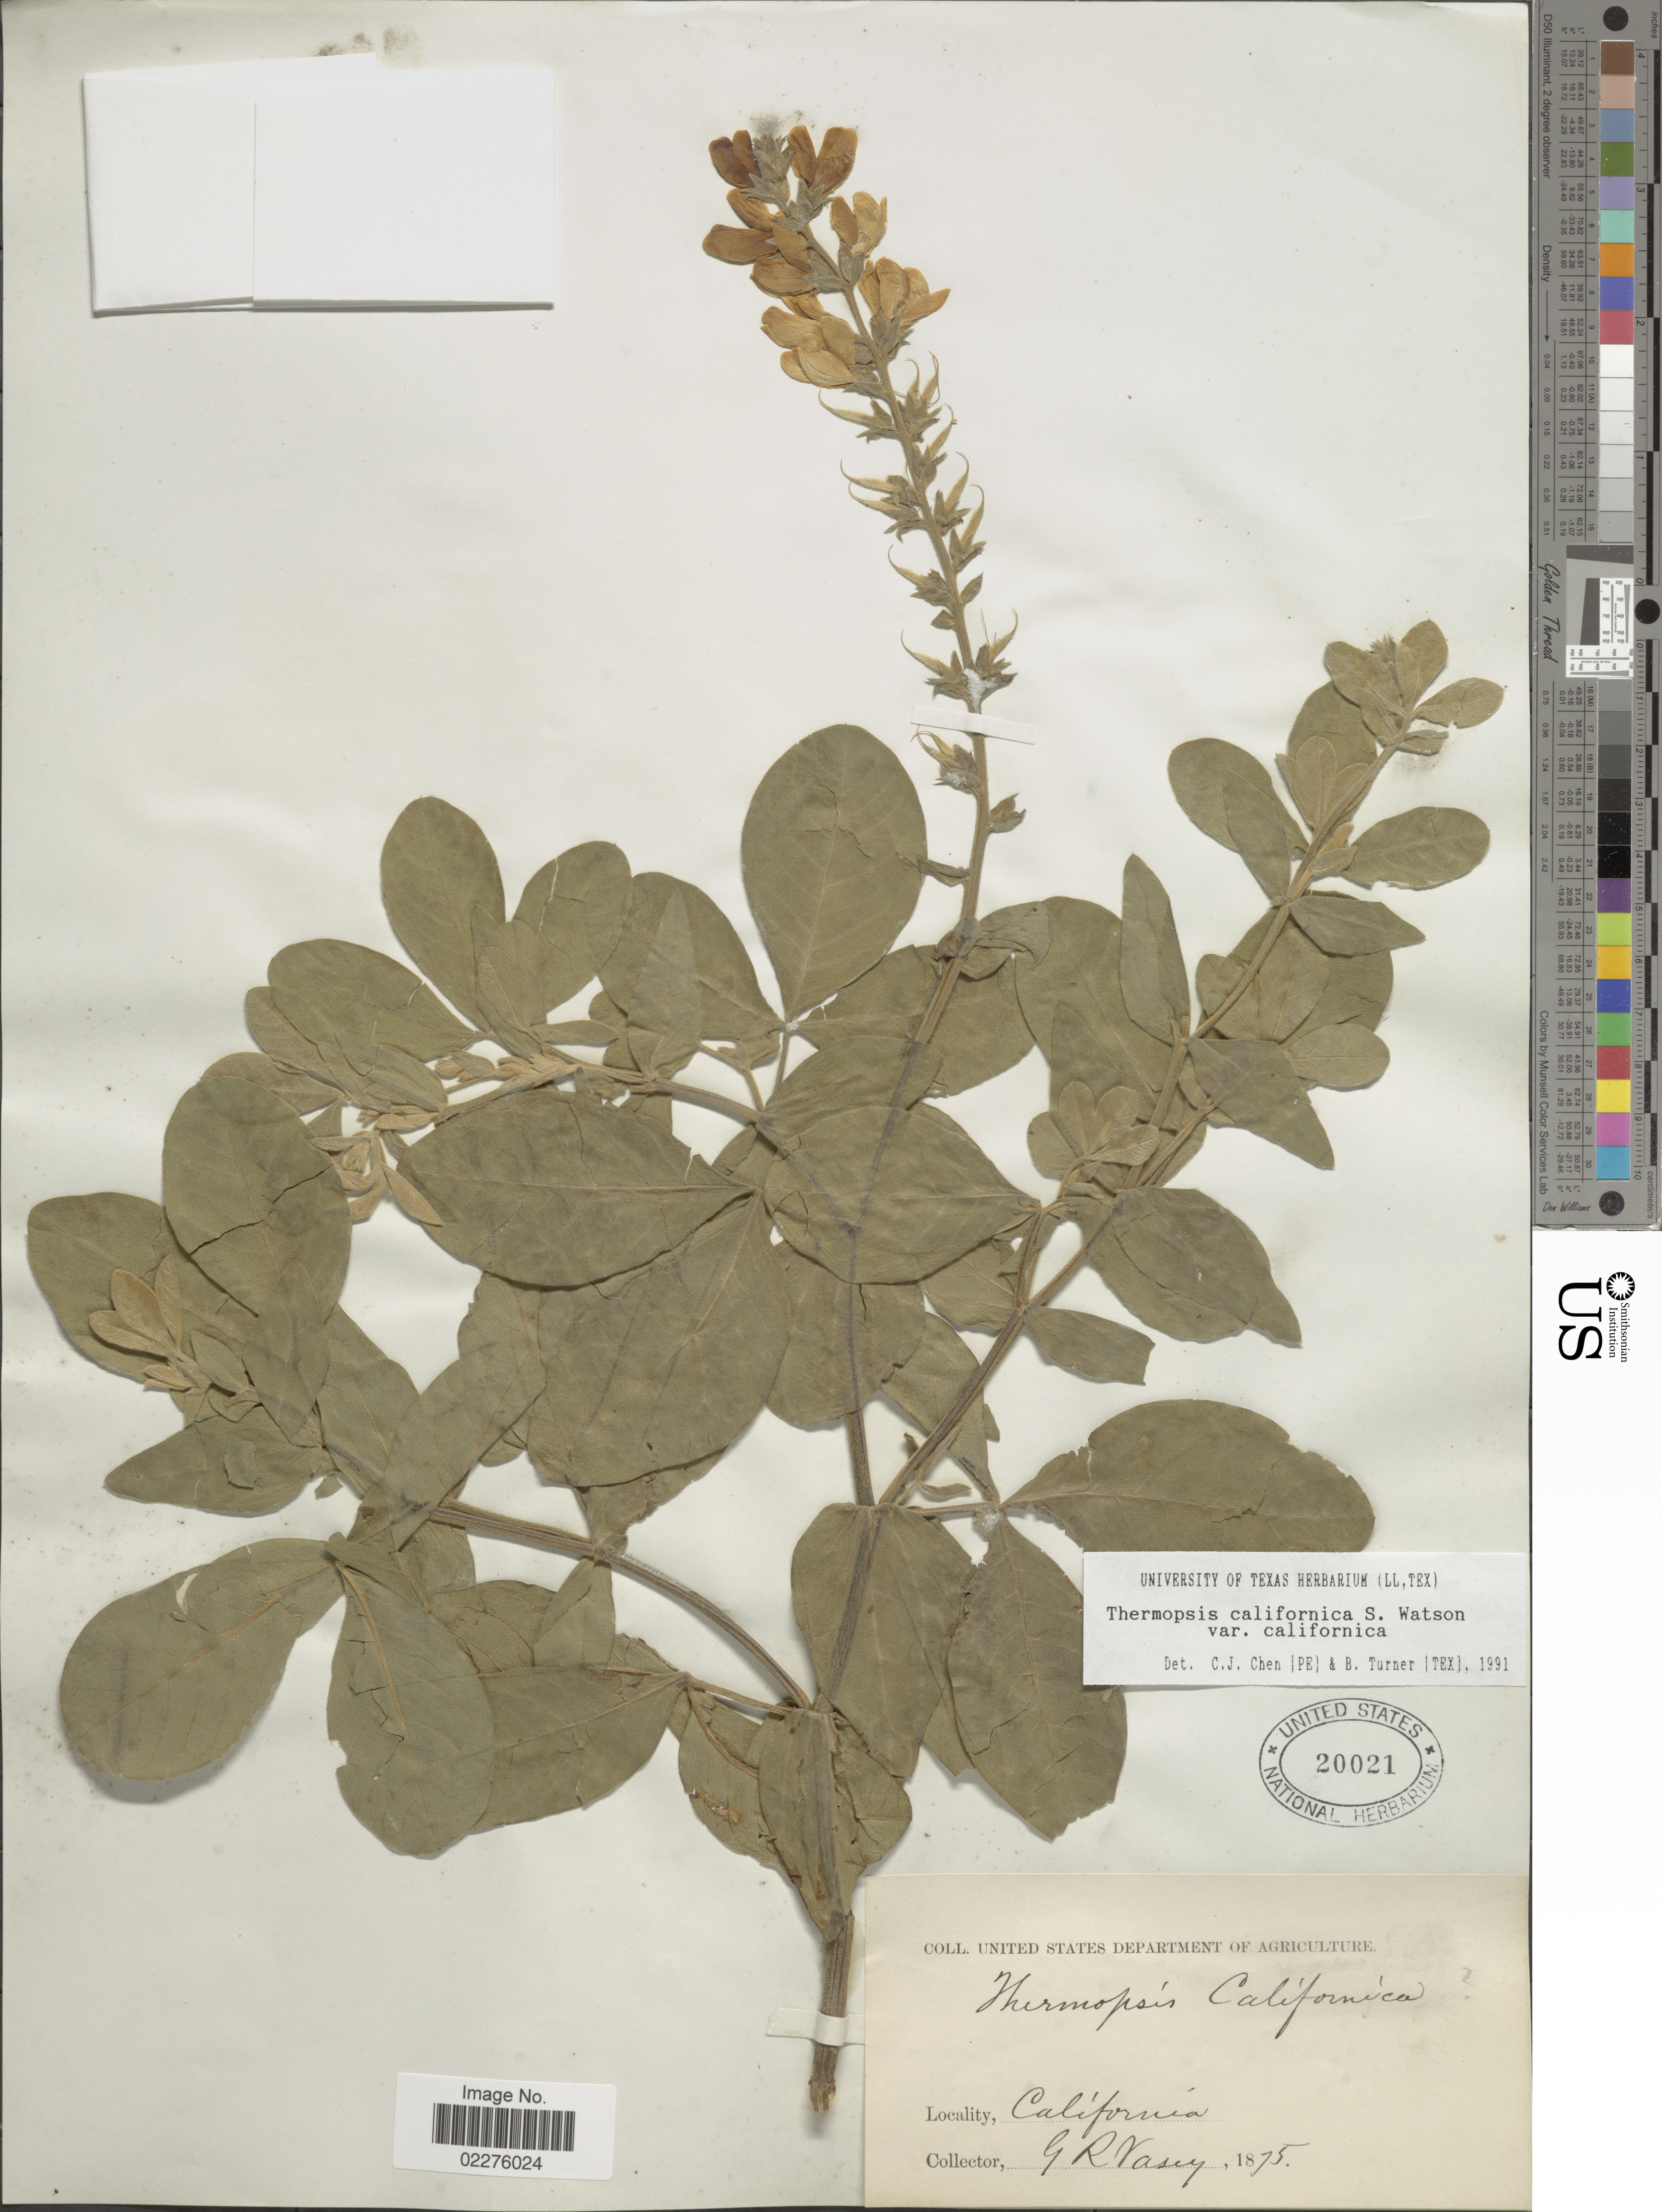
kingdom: Plantae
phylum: Tracheophyta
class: Magnoliopsida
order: Fabales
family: Fabaceae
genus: Thermopsis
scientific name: Thermopsis californica var. californica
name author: S. Watson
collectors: G. R. Vasey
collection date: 1875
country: United States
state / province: California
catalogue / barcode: US 20021